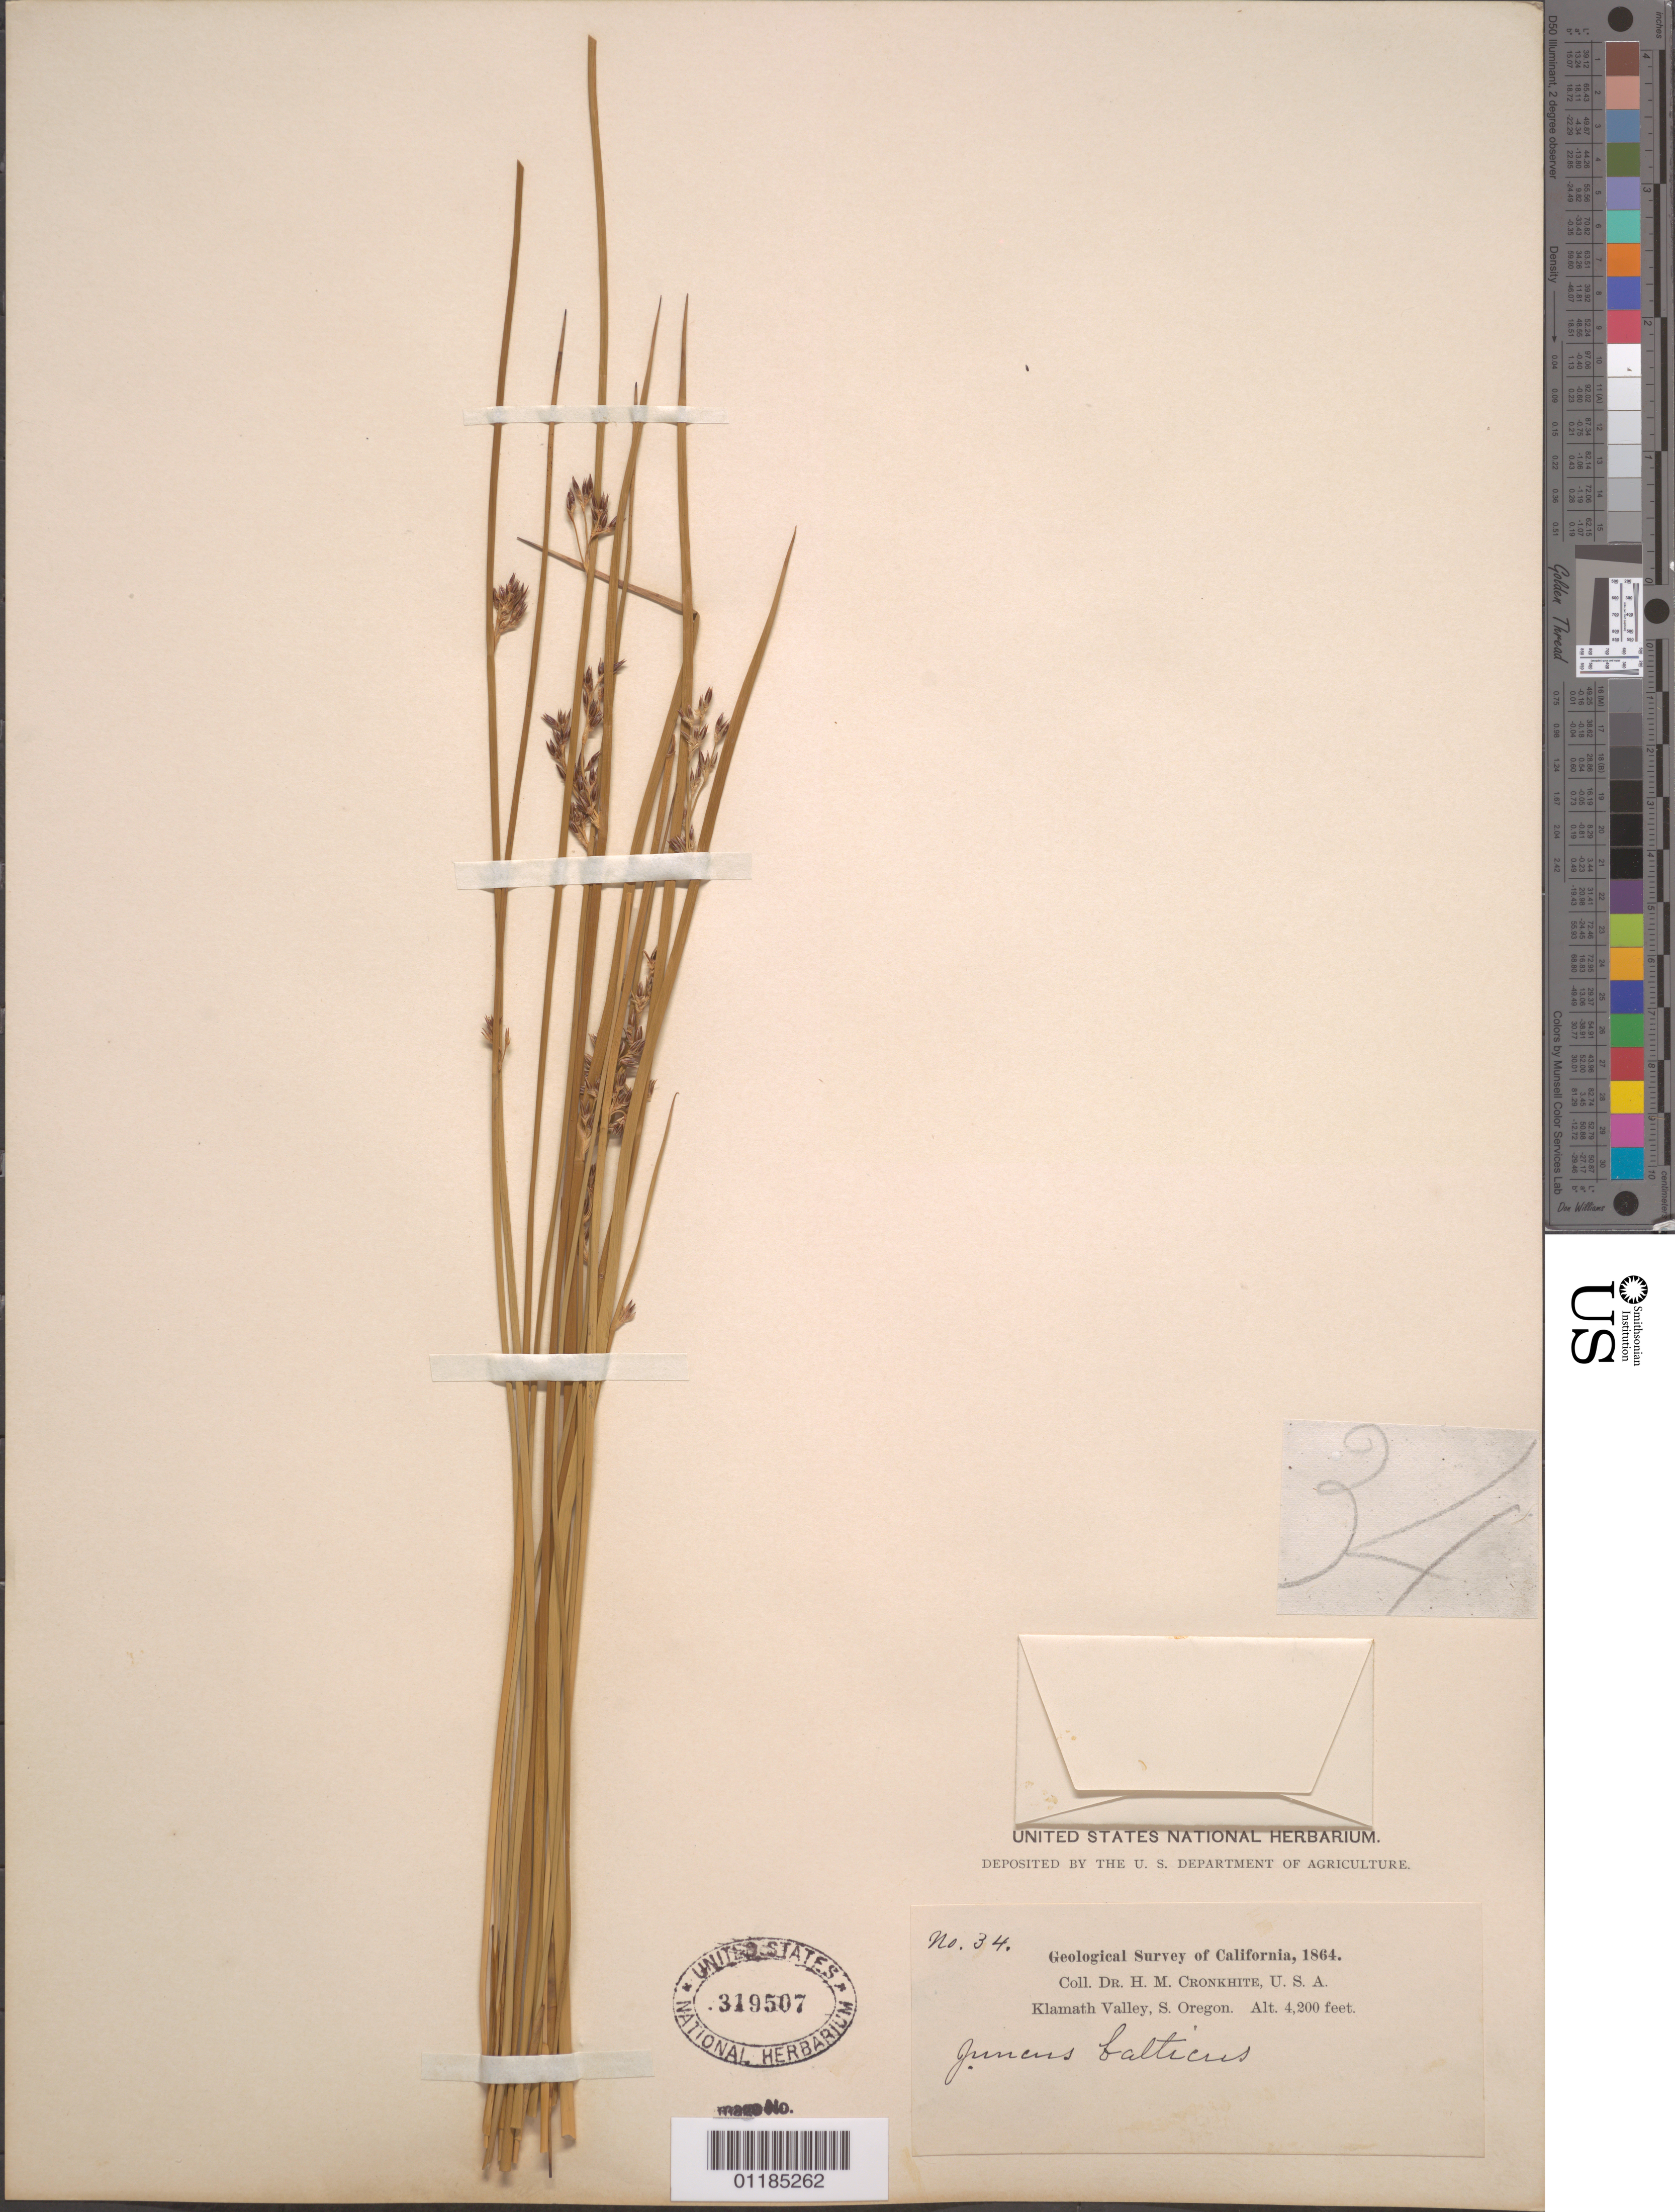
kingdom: Plantae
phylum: Tracheophyta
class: Liliopsida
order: Poales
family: Juncaceae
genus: Juncus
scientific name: Juncus balticus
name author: Willd.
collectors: H. M. Cronkhite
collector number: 34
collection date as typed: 1864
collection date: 1864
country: United States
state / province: Oregon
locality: Klamath Valley, S. Oregon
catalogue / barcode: US 319507